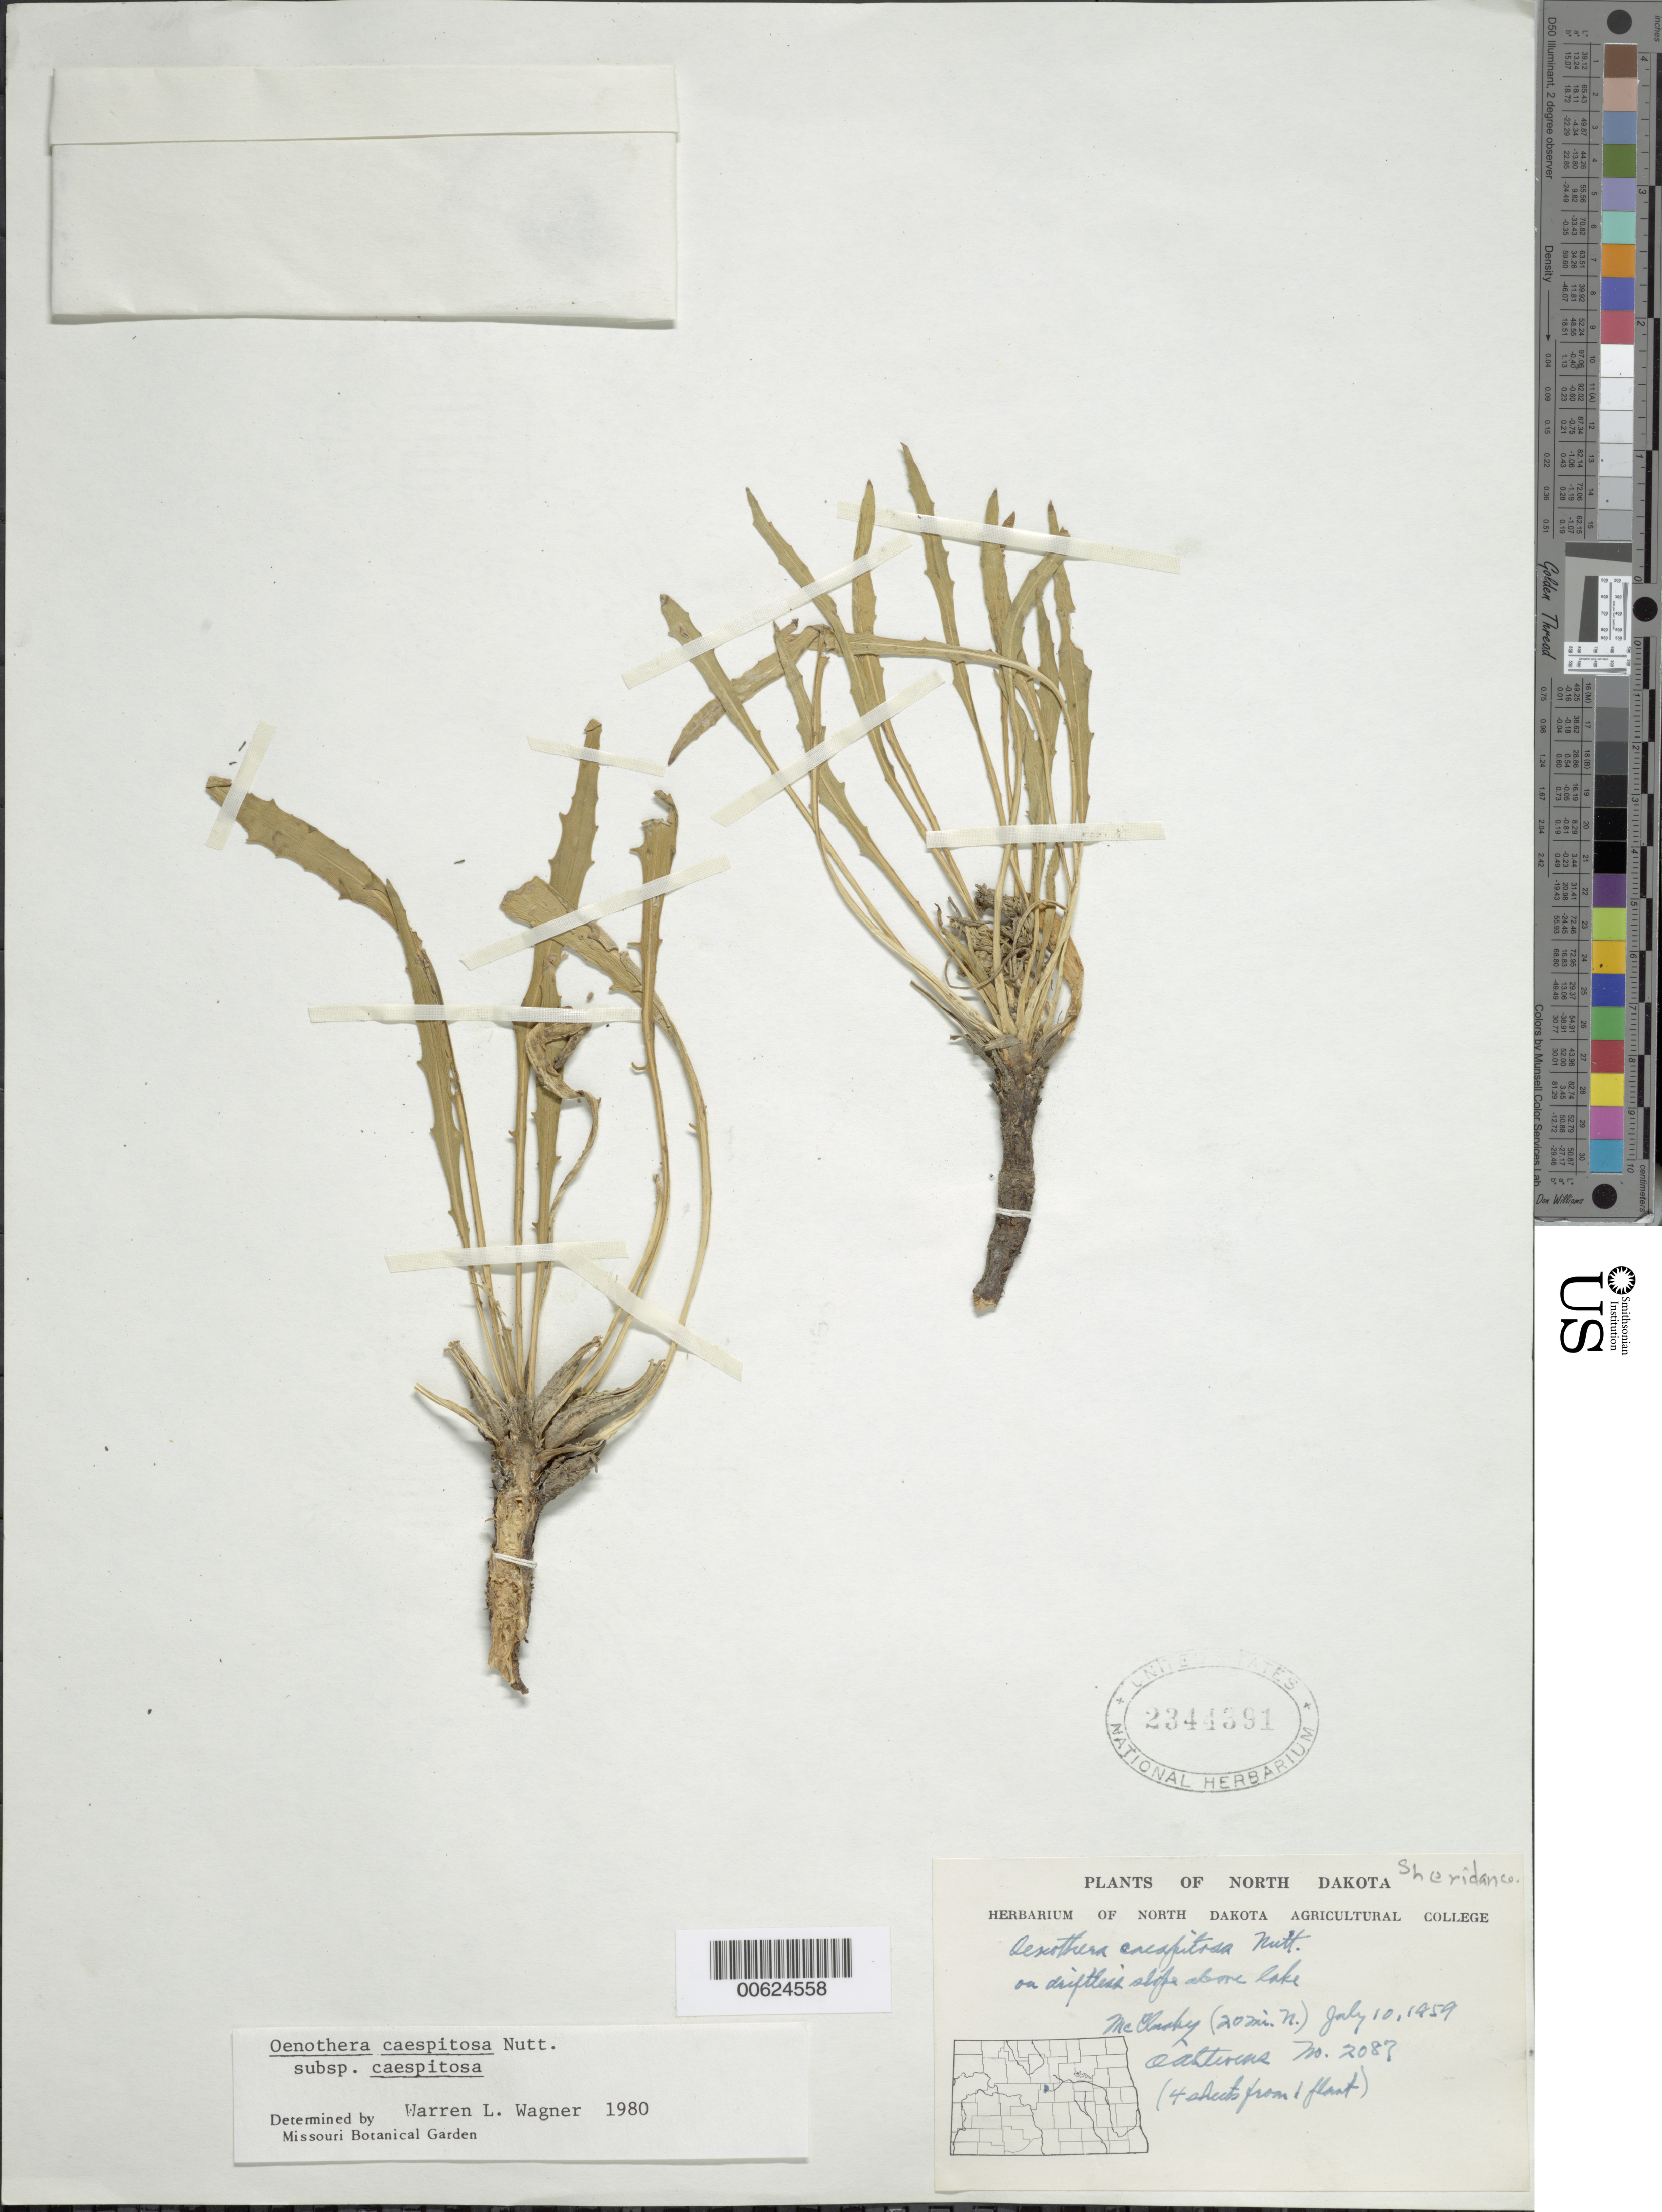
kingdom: Plantae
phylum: Tracheophyta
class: Magnoliopsida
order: Myrtales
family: Onagraceae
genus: Oenothera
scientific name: Oenothera cespitosa subsp. cespitosa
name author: Nutt.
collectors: -. McClusky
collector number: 2087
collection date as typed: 10 Jul 1959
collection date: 1959-07-10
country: United States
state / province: North Dakota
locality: Oaktwins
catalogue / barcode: US 2344391